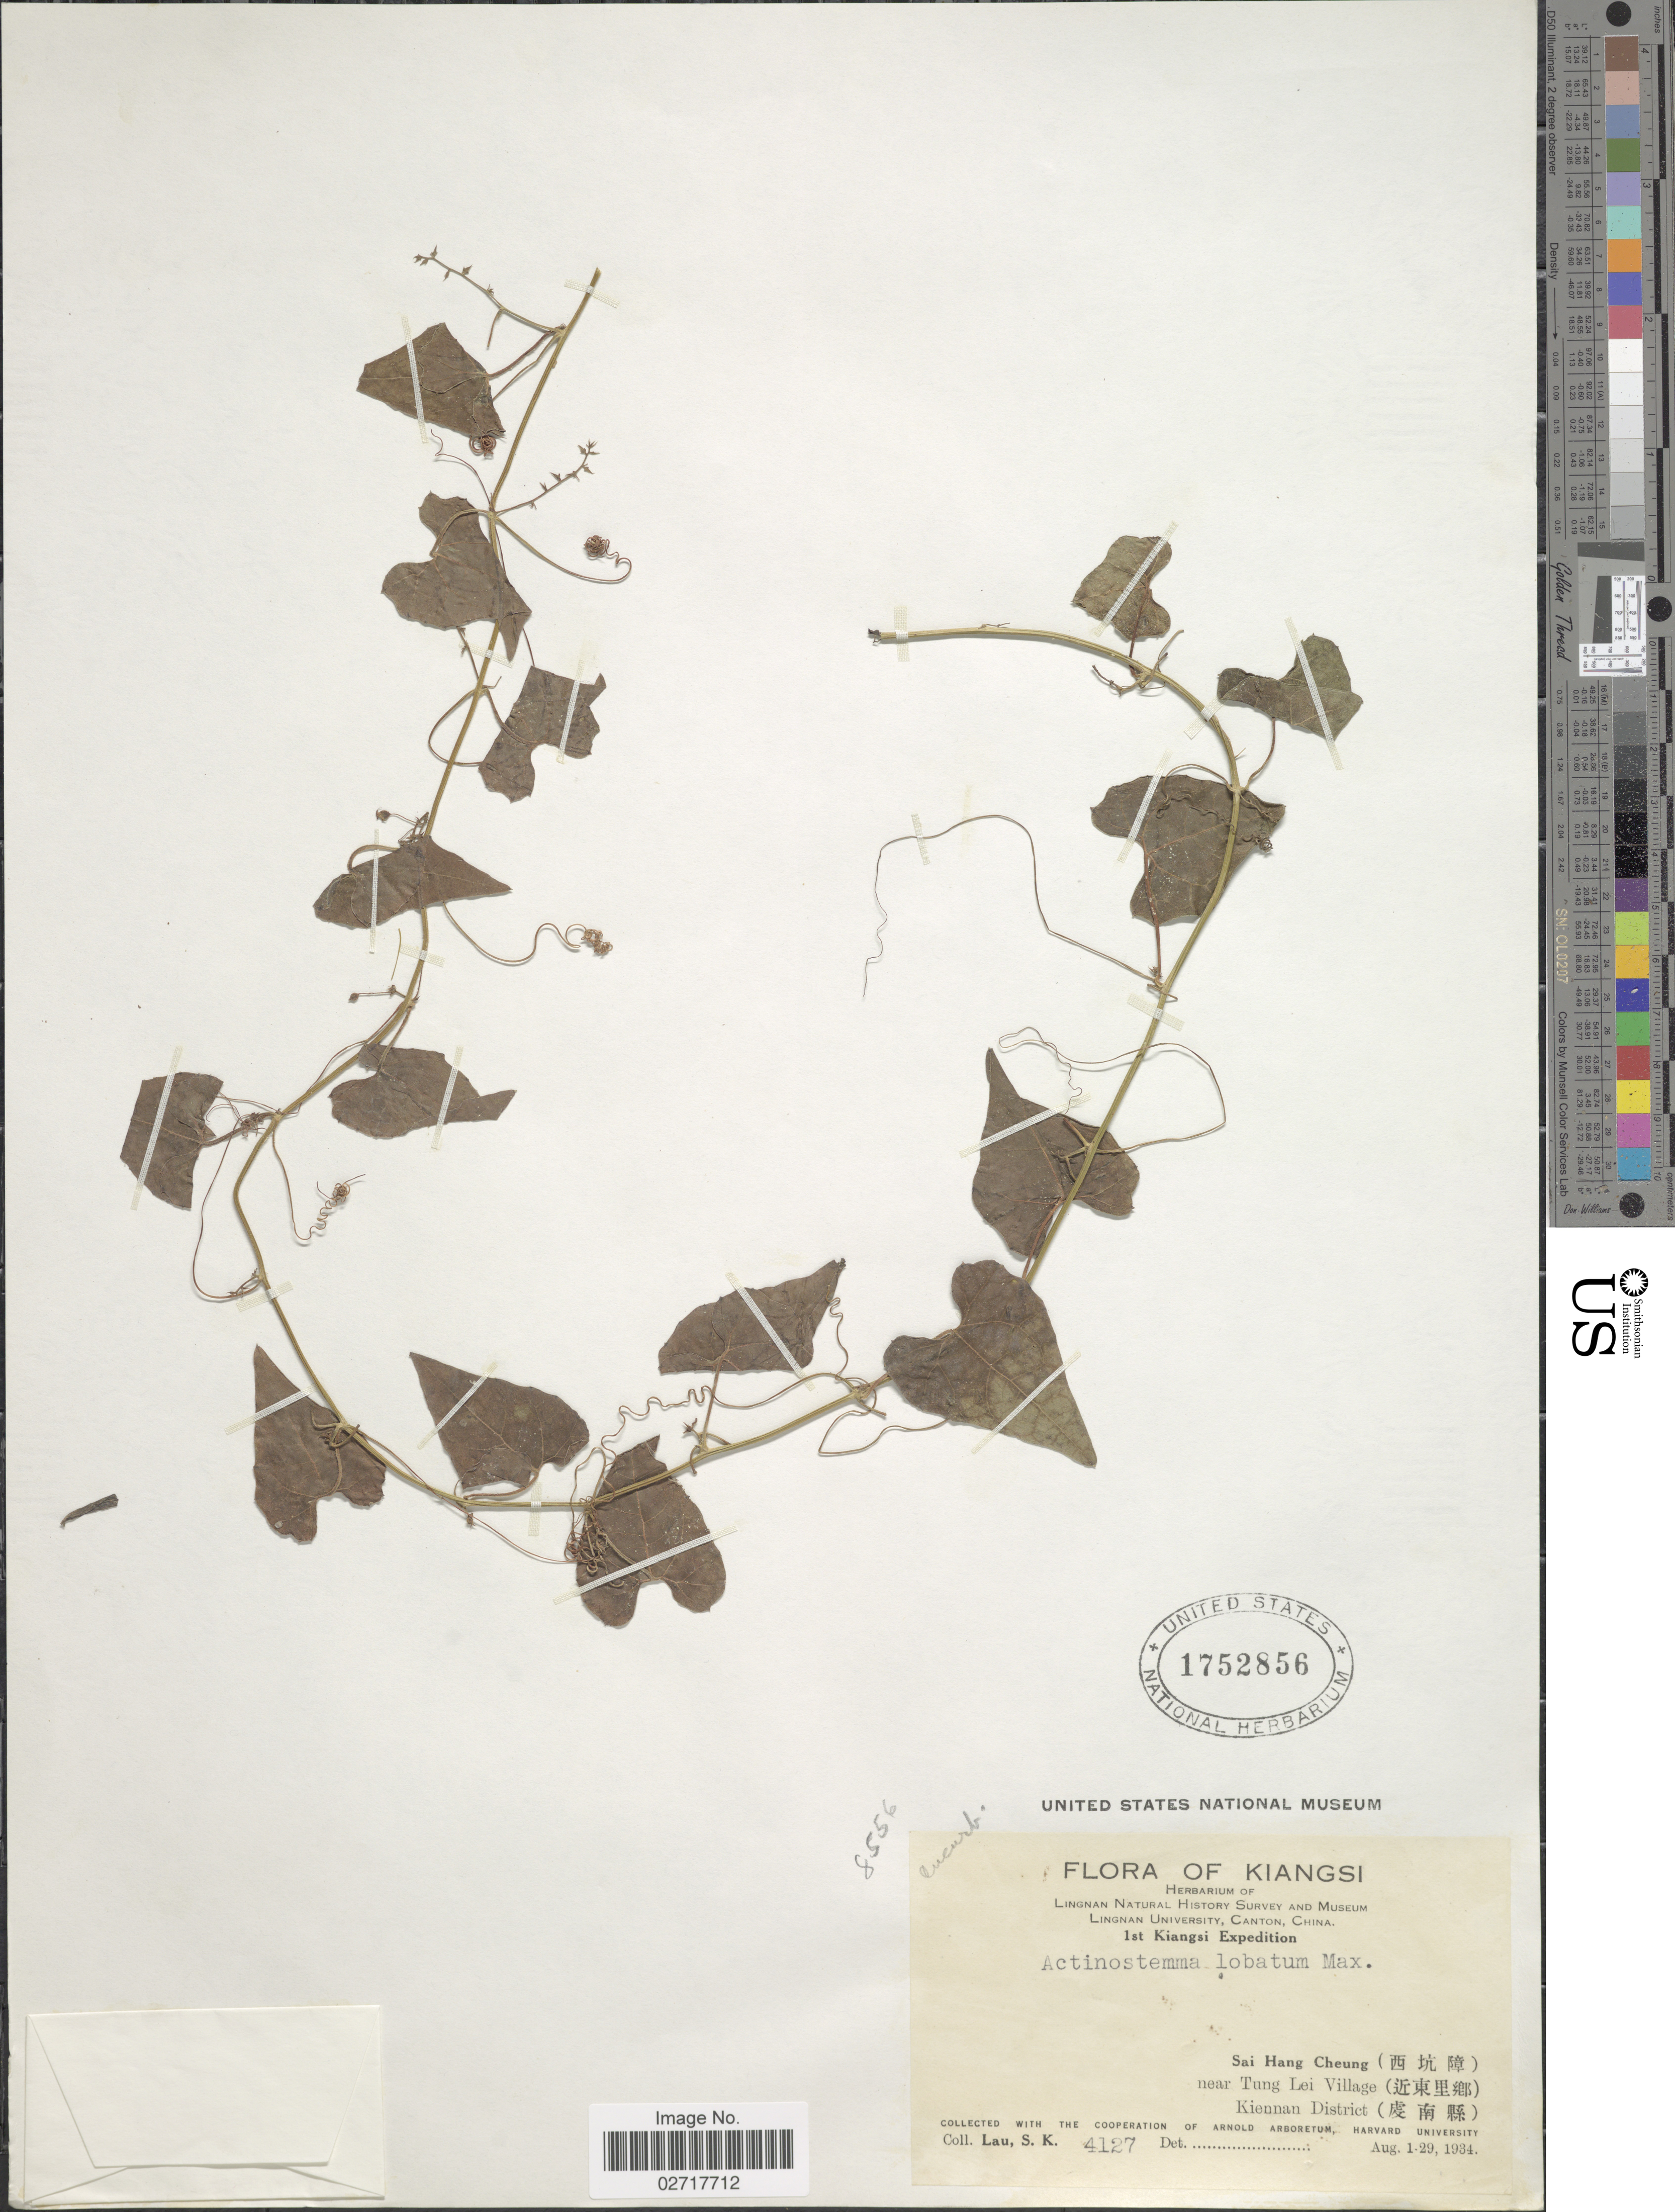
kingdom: Plantae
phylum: Tracheophyta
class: Magnoliopsida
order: Cucurbitales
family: Cucurbitaceae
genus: Actinostemma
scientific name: Actinostemma tenerum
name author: Griff.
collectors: S. K. Lau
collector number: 4127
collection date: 1934-08-01/1934-08-29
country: China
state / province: Jiangxi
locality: Kiangsi. Sai Hang Cheung near Tung Lei Village Kiennan District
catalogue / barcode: US 1752856